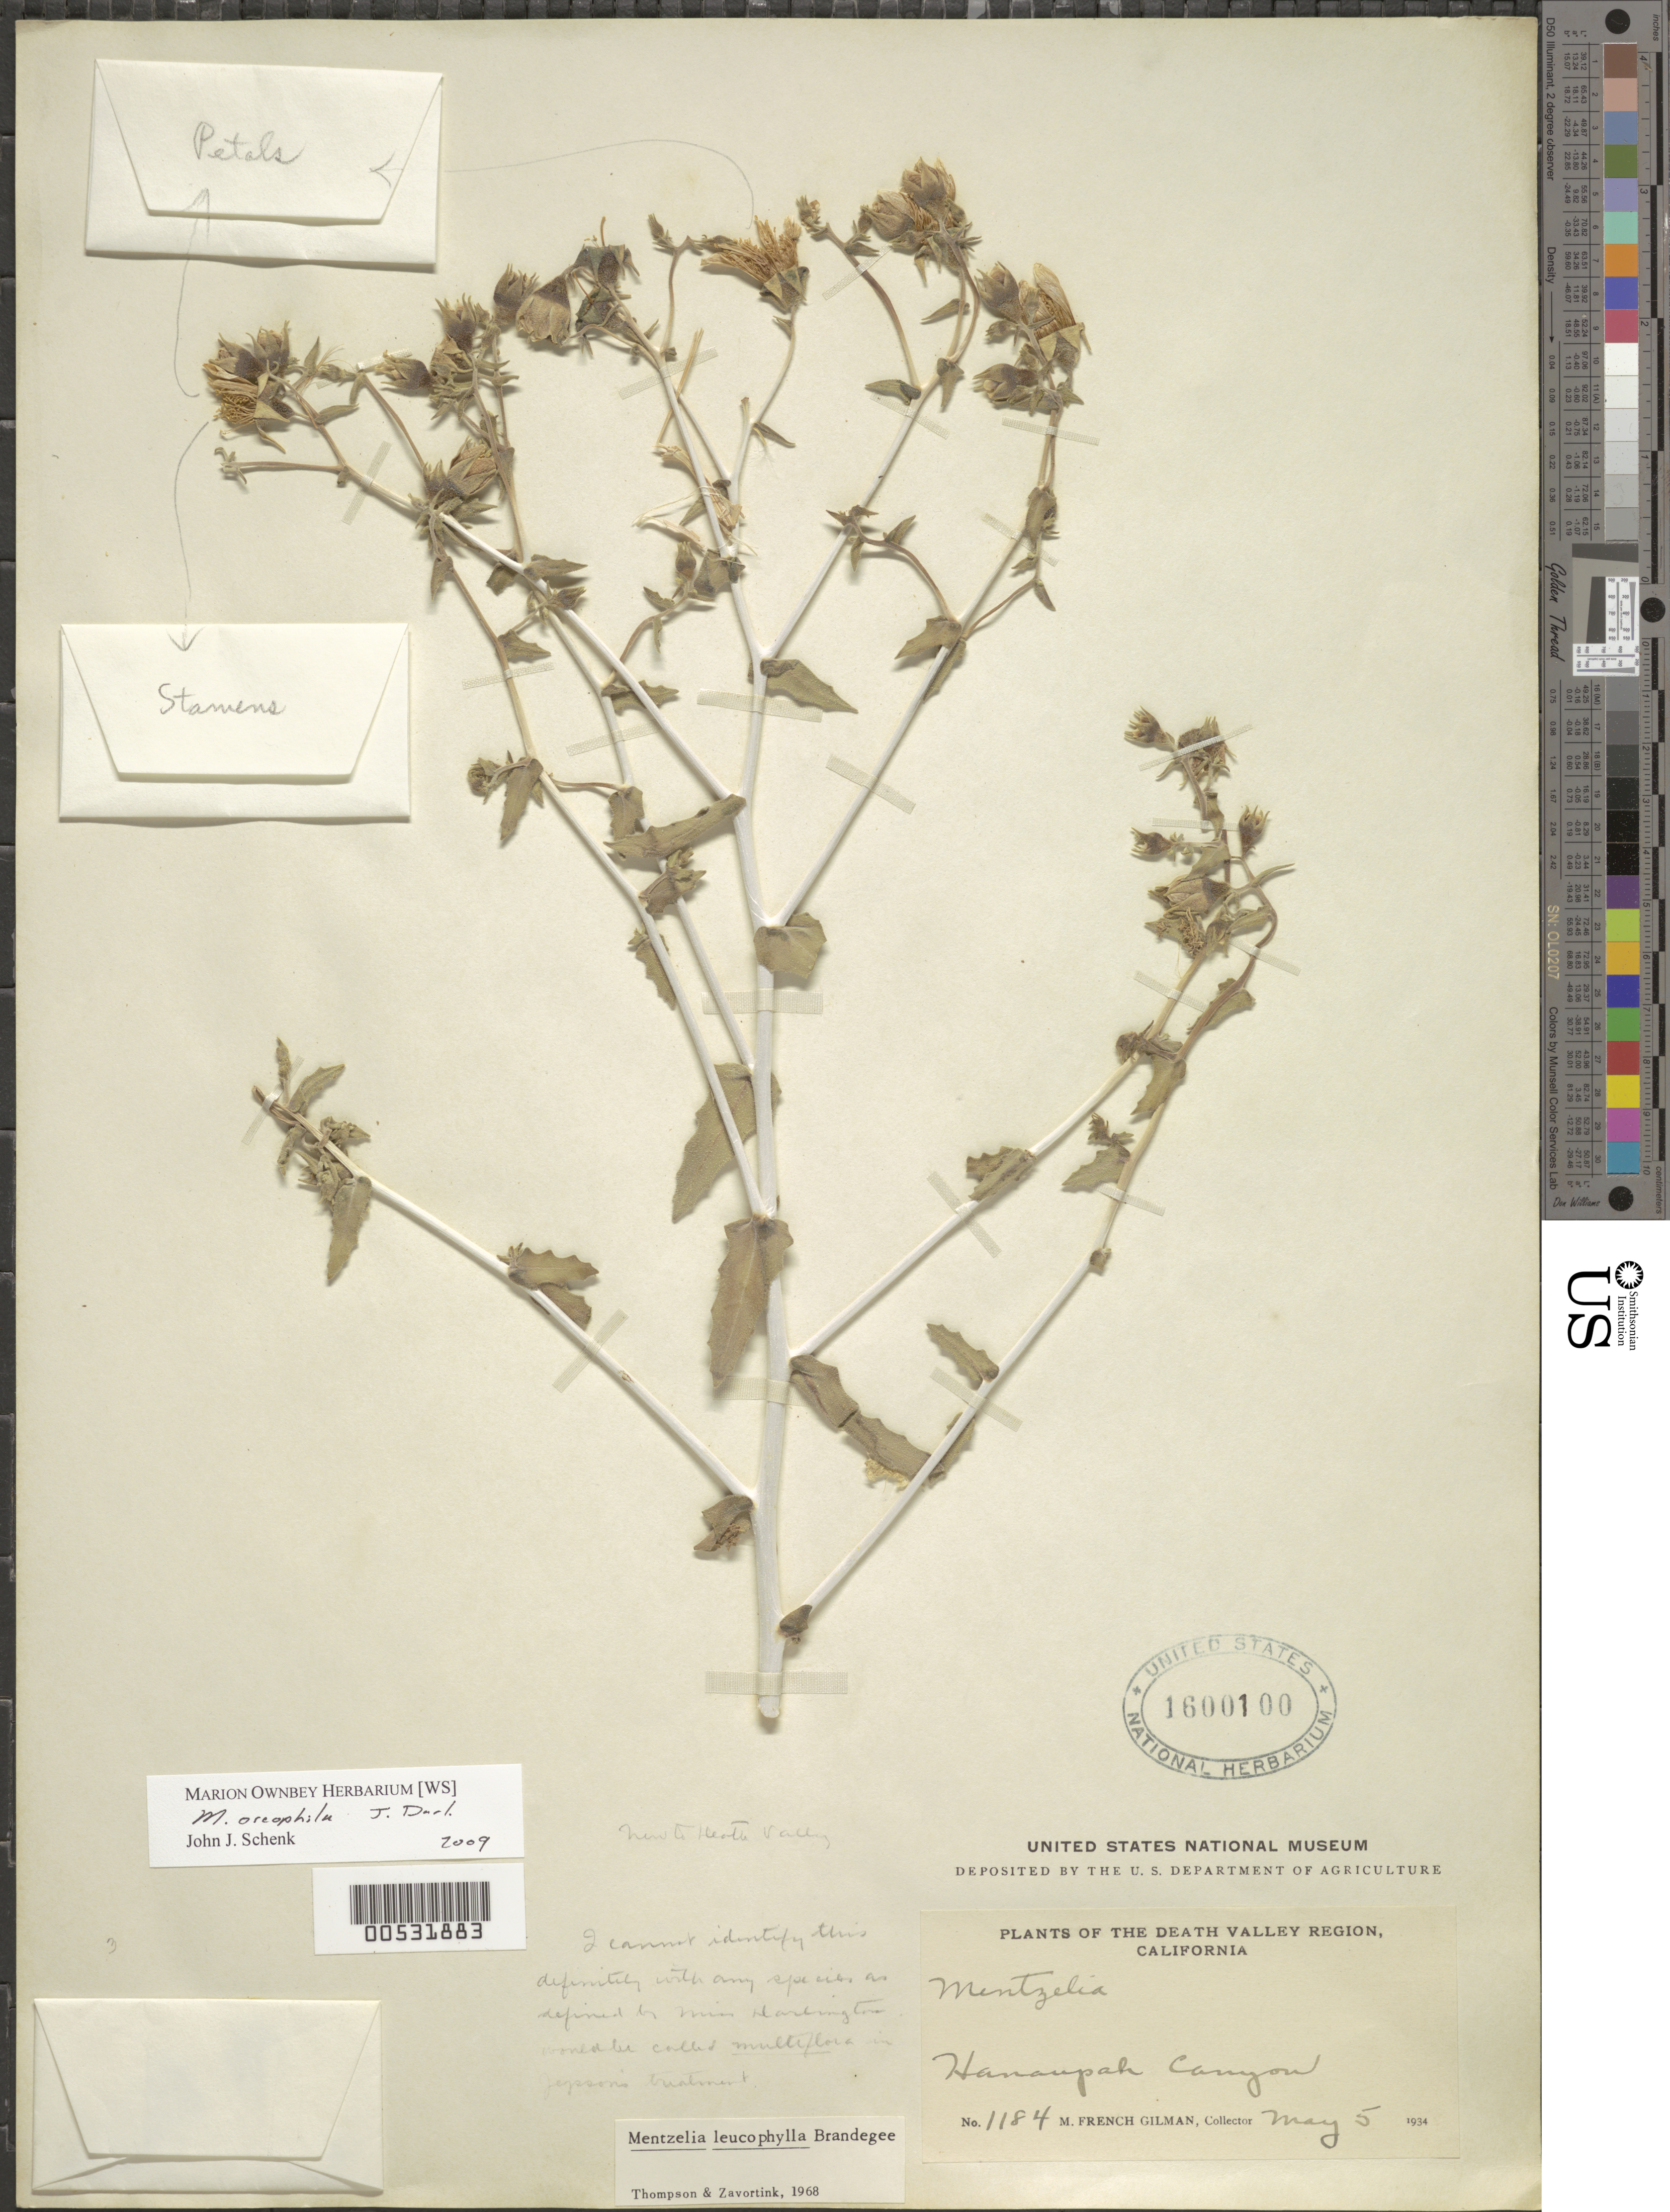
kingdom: Plantae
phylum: Tracheophyta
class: Magnoliopsida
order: Cornales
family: Loasaceae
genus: Mentzelia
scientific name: Mentzelia leucophylla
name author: Brandegee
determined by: Thompson, H. J.; Zavortink, J. E.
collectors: M. F. Gilman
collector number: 1184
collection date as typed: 05 May 1934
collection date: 1934-05-05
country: United States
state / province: California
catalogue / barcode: US 1600100